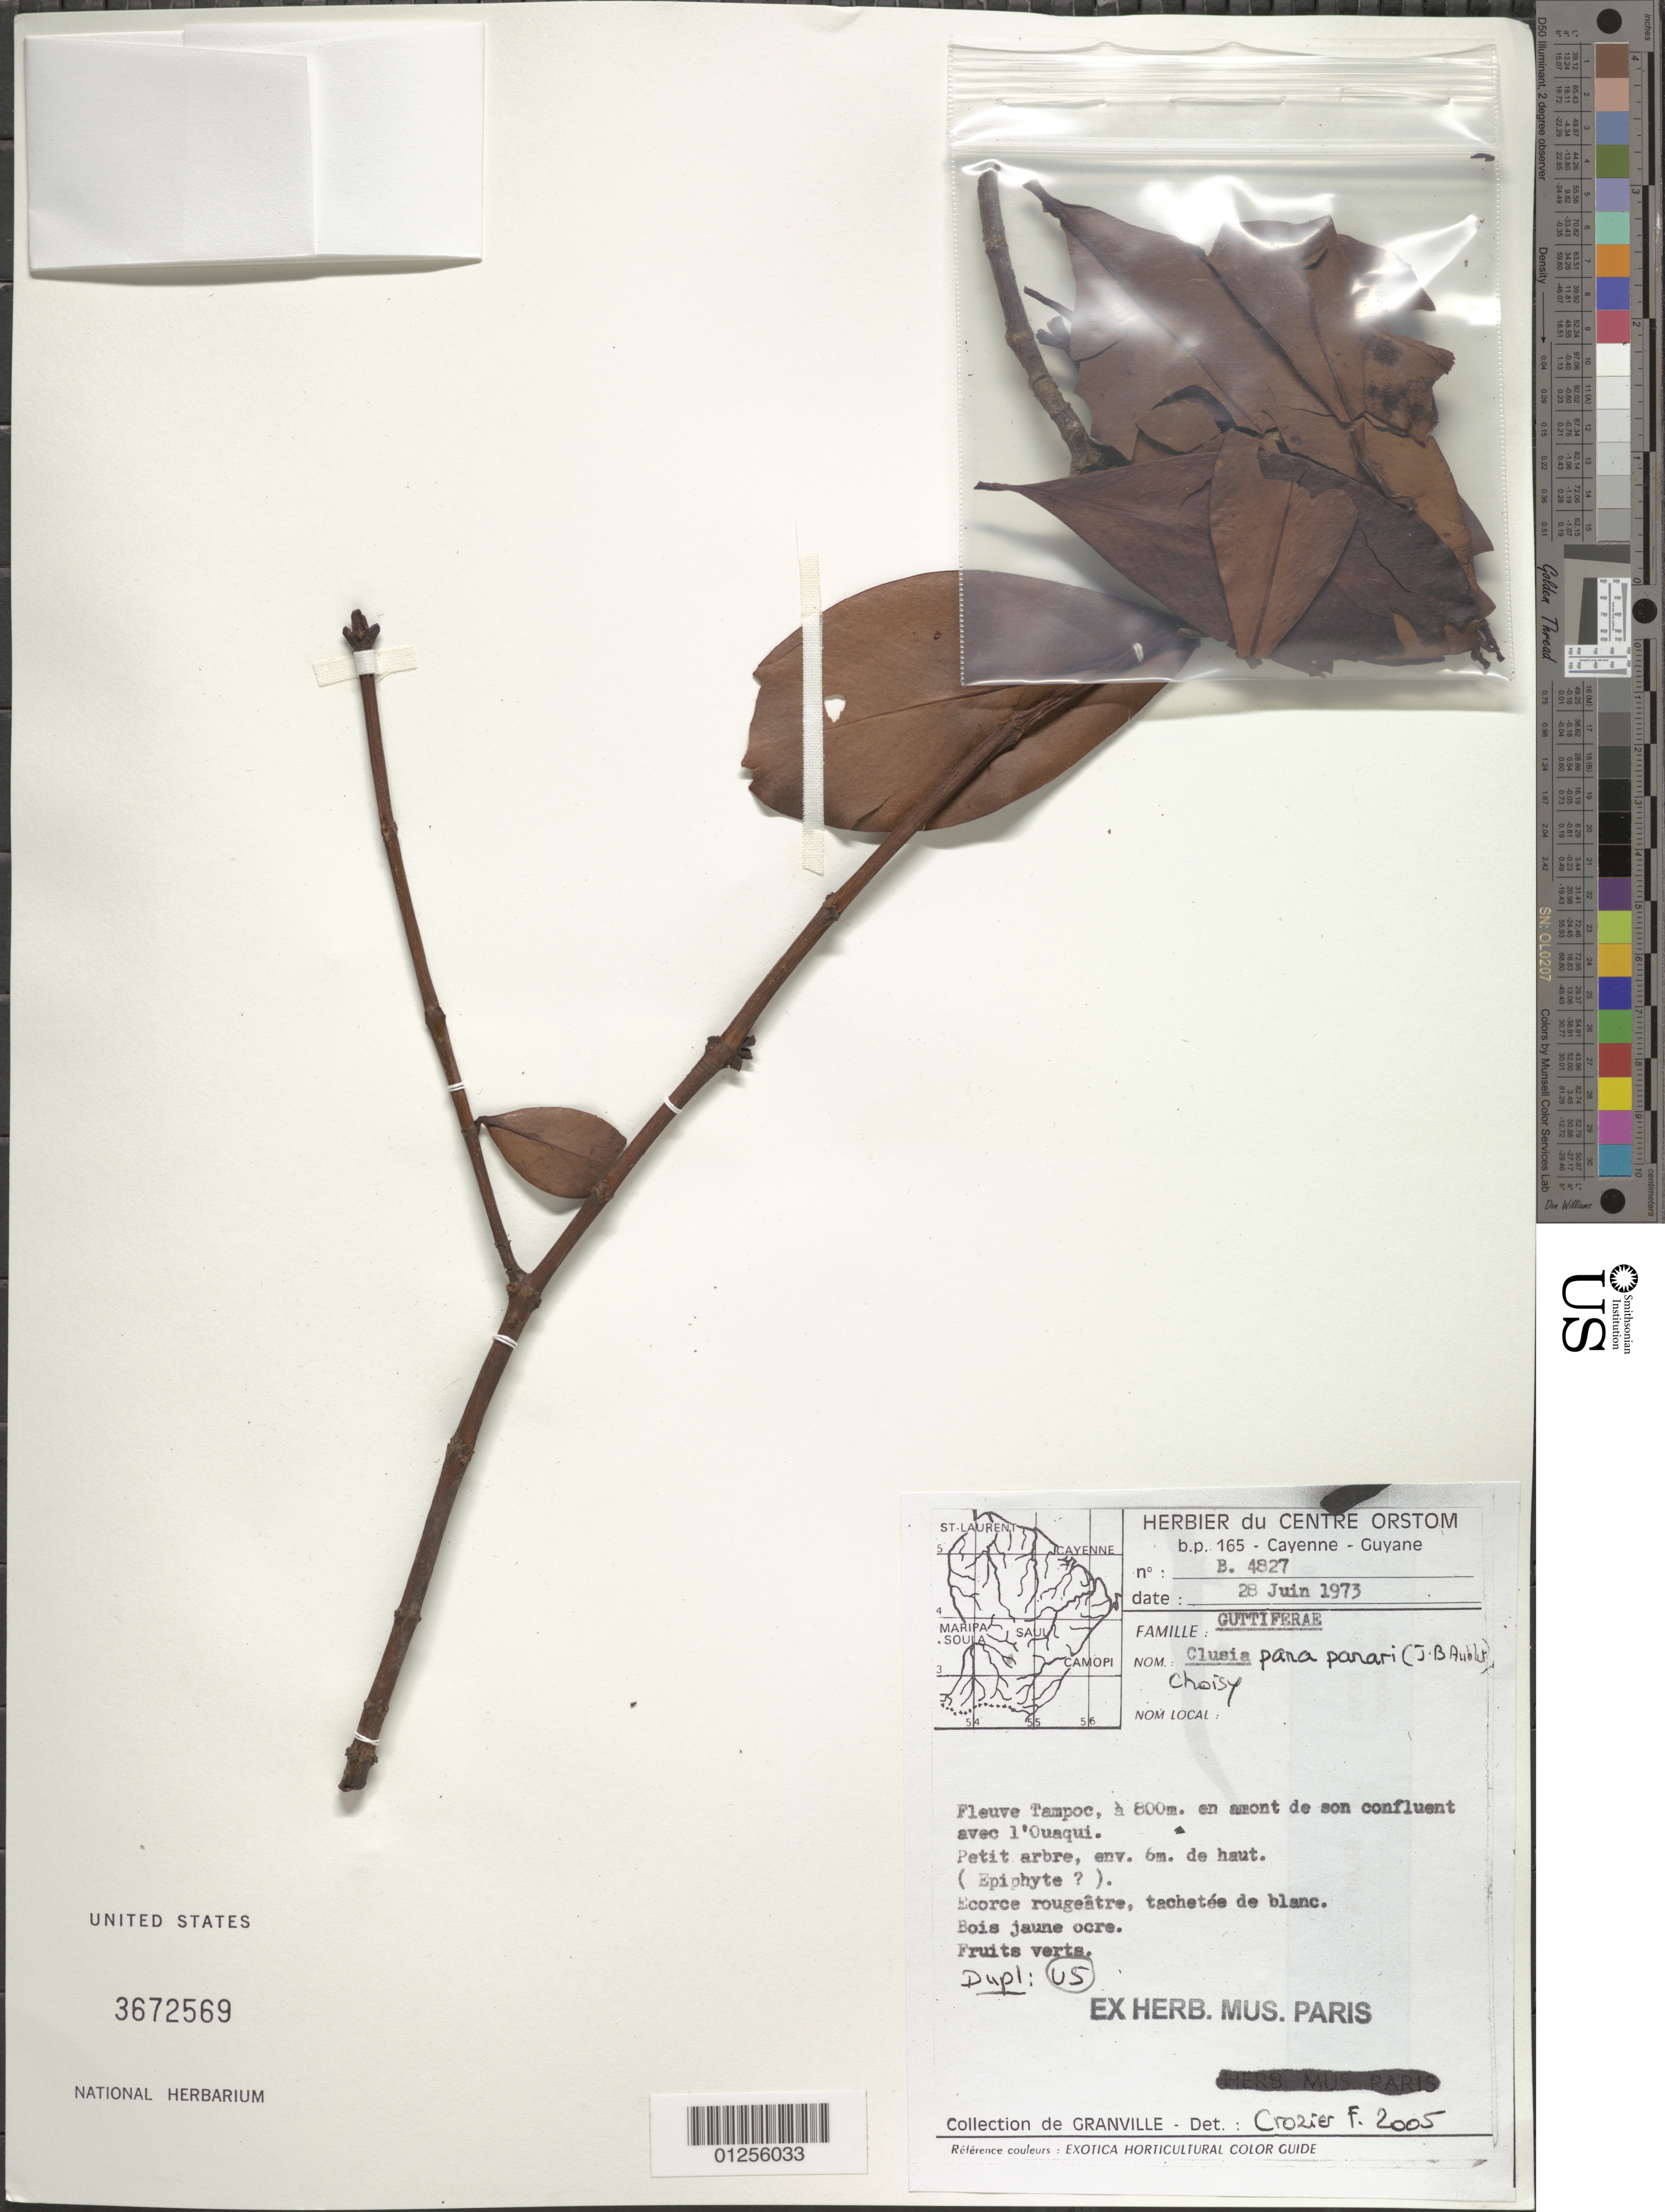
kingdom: Plantae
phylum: Tracheophyta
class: Magnoliopsida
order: Malpighiales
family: Clusiaceae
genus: Clusia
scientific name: Clusia panapanari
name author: (Aubl.) Choisy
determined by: Crozier, F.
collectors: J.-J. de Granville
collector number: B-4827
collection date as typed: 28 June 1973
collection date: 1973-06-28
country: French Guiana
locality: Fleuve Tampoc, a 800m. en amont de son confluent avec l'Ouaqui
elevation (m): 800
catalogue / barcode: US 3672569